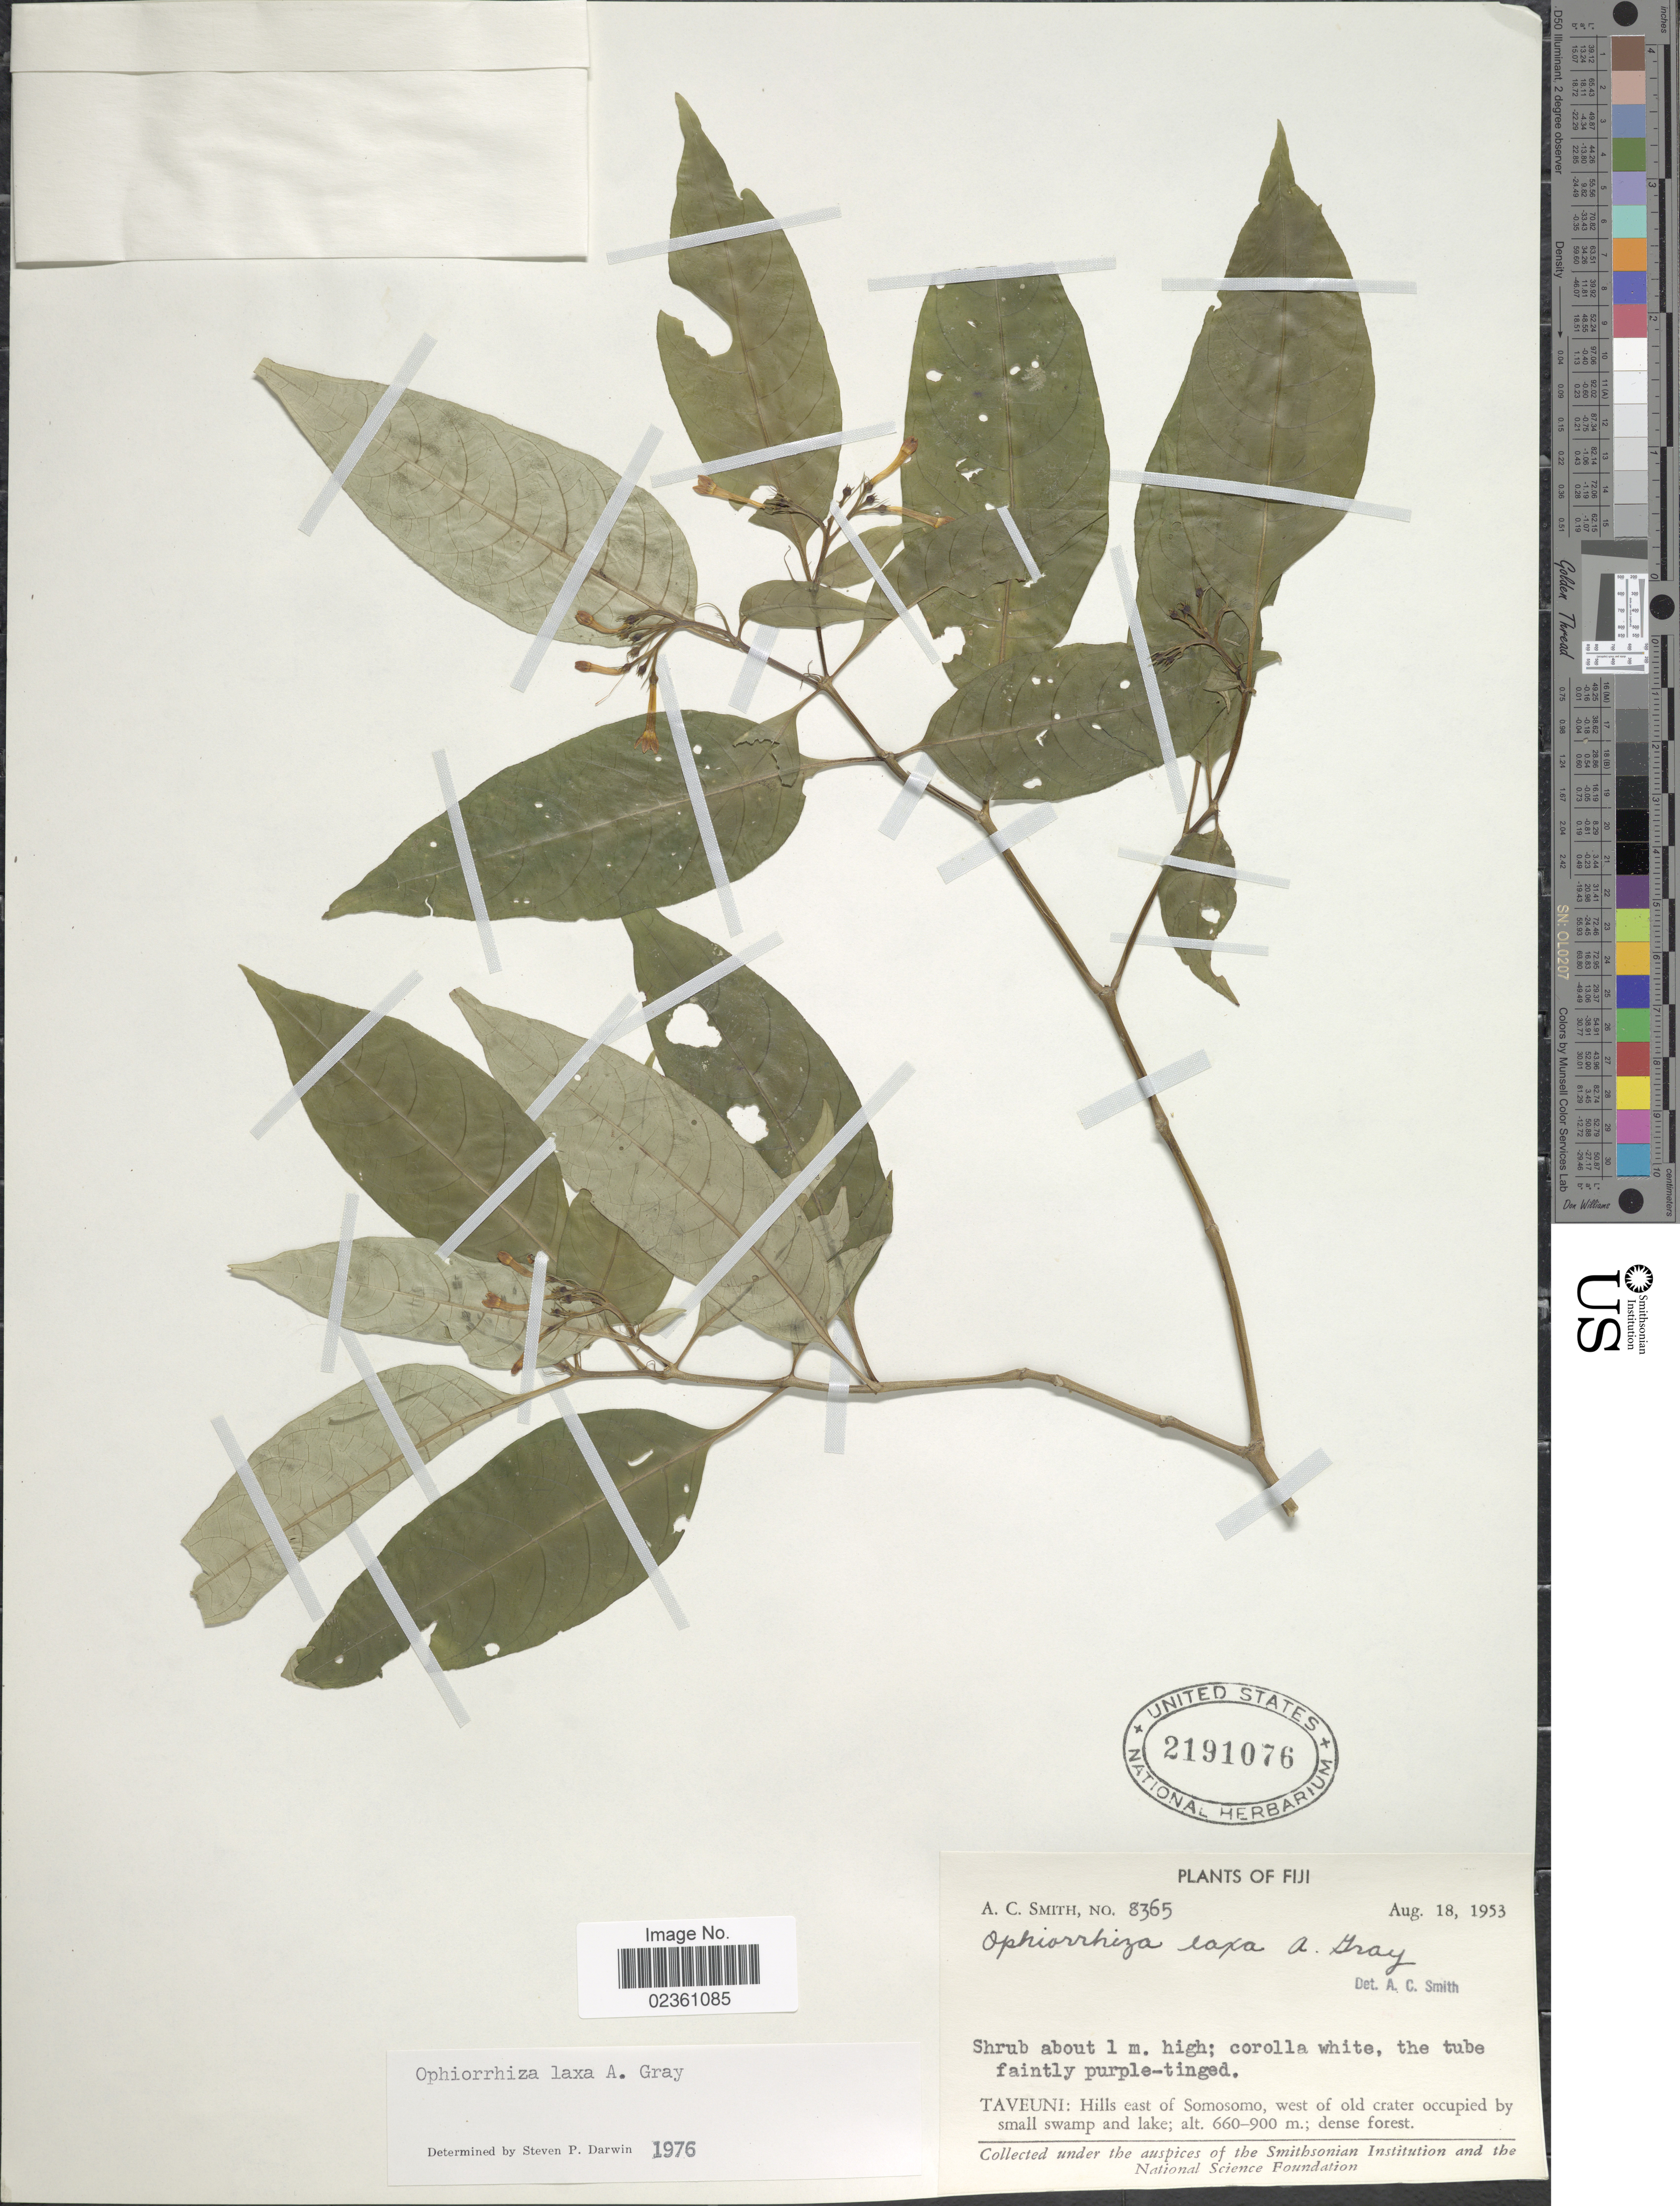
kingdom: Plantae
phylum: Tracheophyta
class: Magnoliopsida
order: Gentianales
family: Rubiaceae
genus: Ophiorrhiza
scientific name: Ophiorrhiza laxa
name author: A. Gray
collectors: A. C. Smith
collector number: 8365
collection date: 1953-08-18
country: Fiji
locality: Taveuni: Hills east of Somosomo, west of old crater occupied by small swamp and lake; dense forest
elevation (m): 660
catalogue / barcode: US 2191076